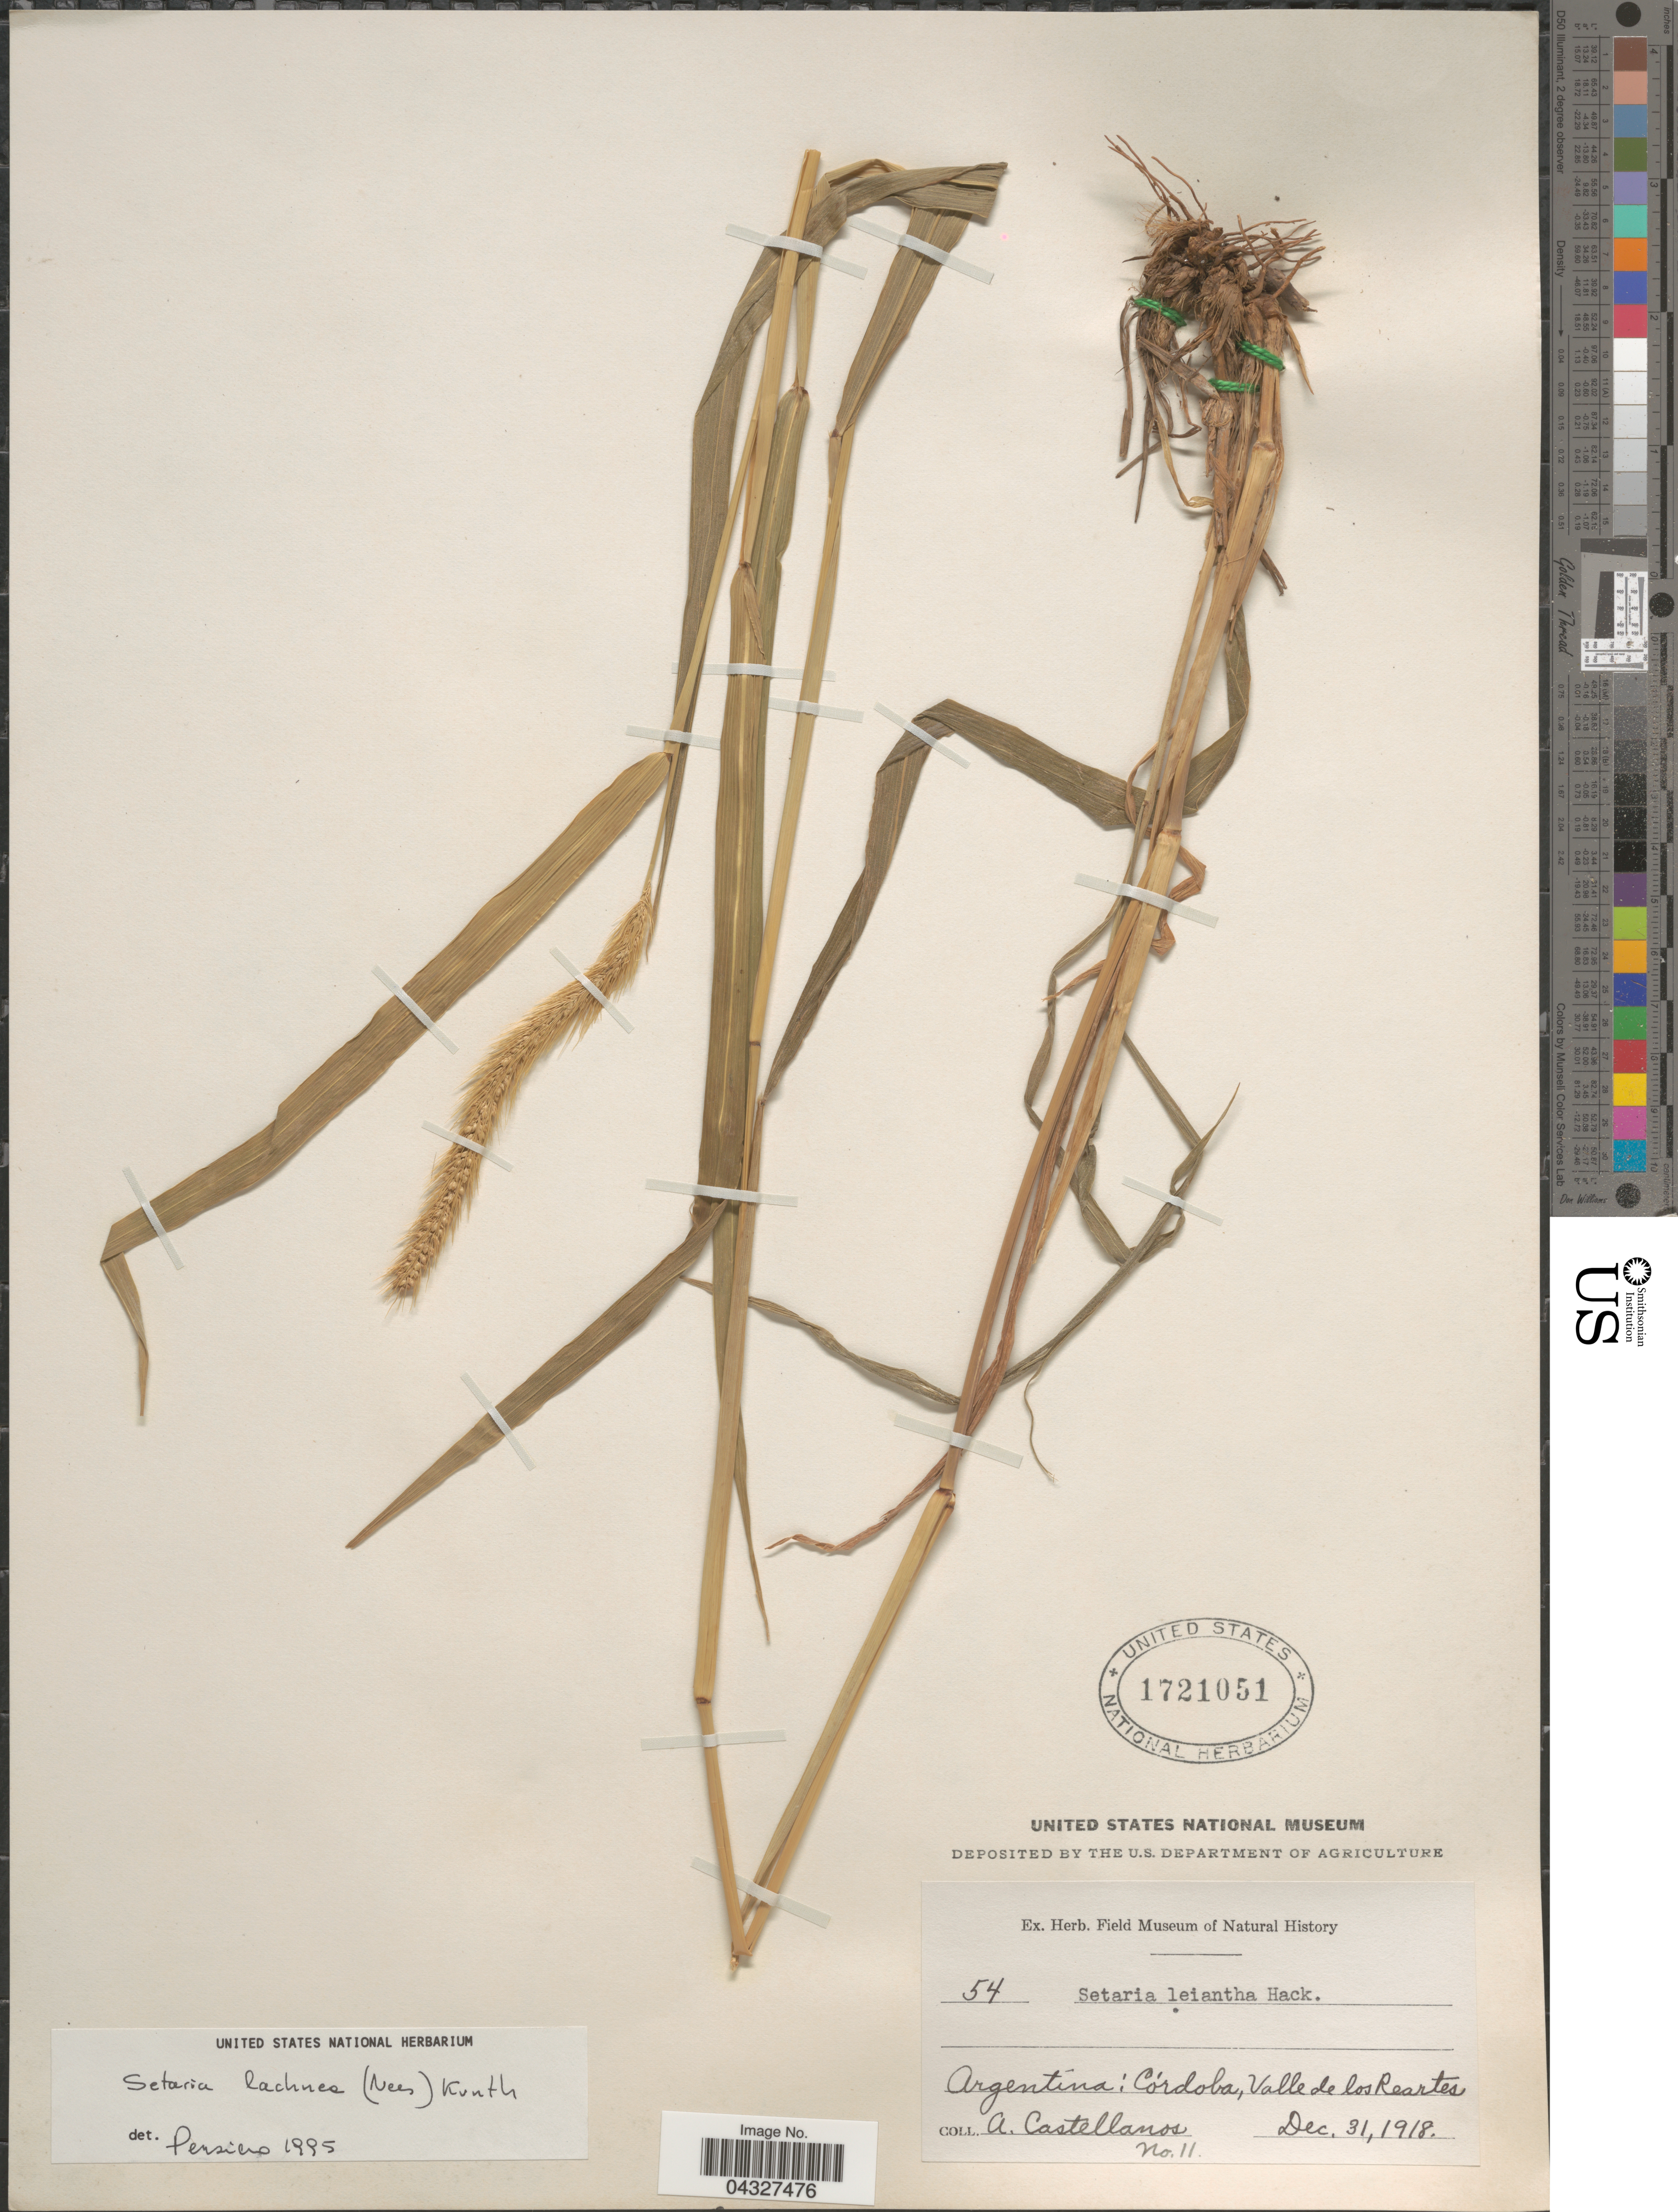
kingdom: Plantae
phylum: Tracheophyta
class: Liliopsida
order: Poales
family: Poaceae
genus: Setaria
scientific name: Setaria lachnea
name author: (Nees) Kunth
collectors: A. Castellanos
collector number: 11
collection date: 1918-12-31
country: Argentina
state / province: Cordoba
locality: Córdoba, Valle de los Reartes.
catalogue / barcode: US 1721051